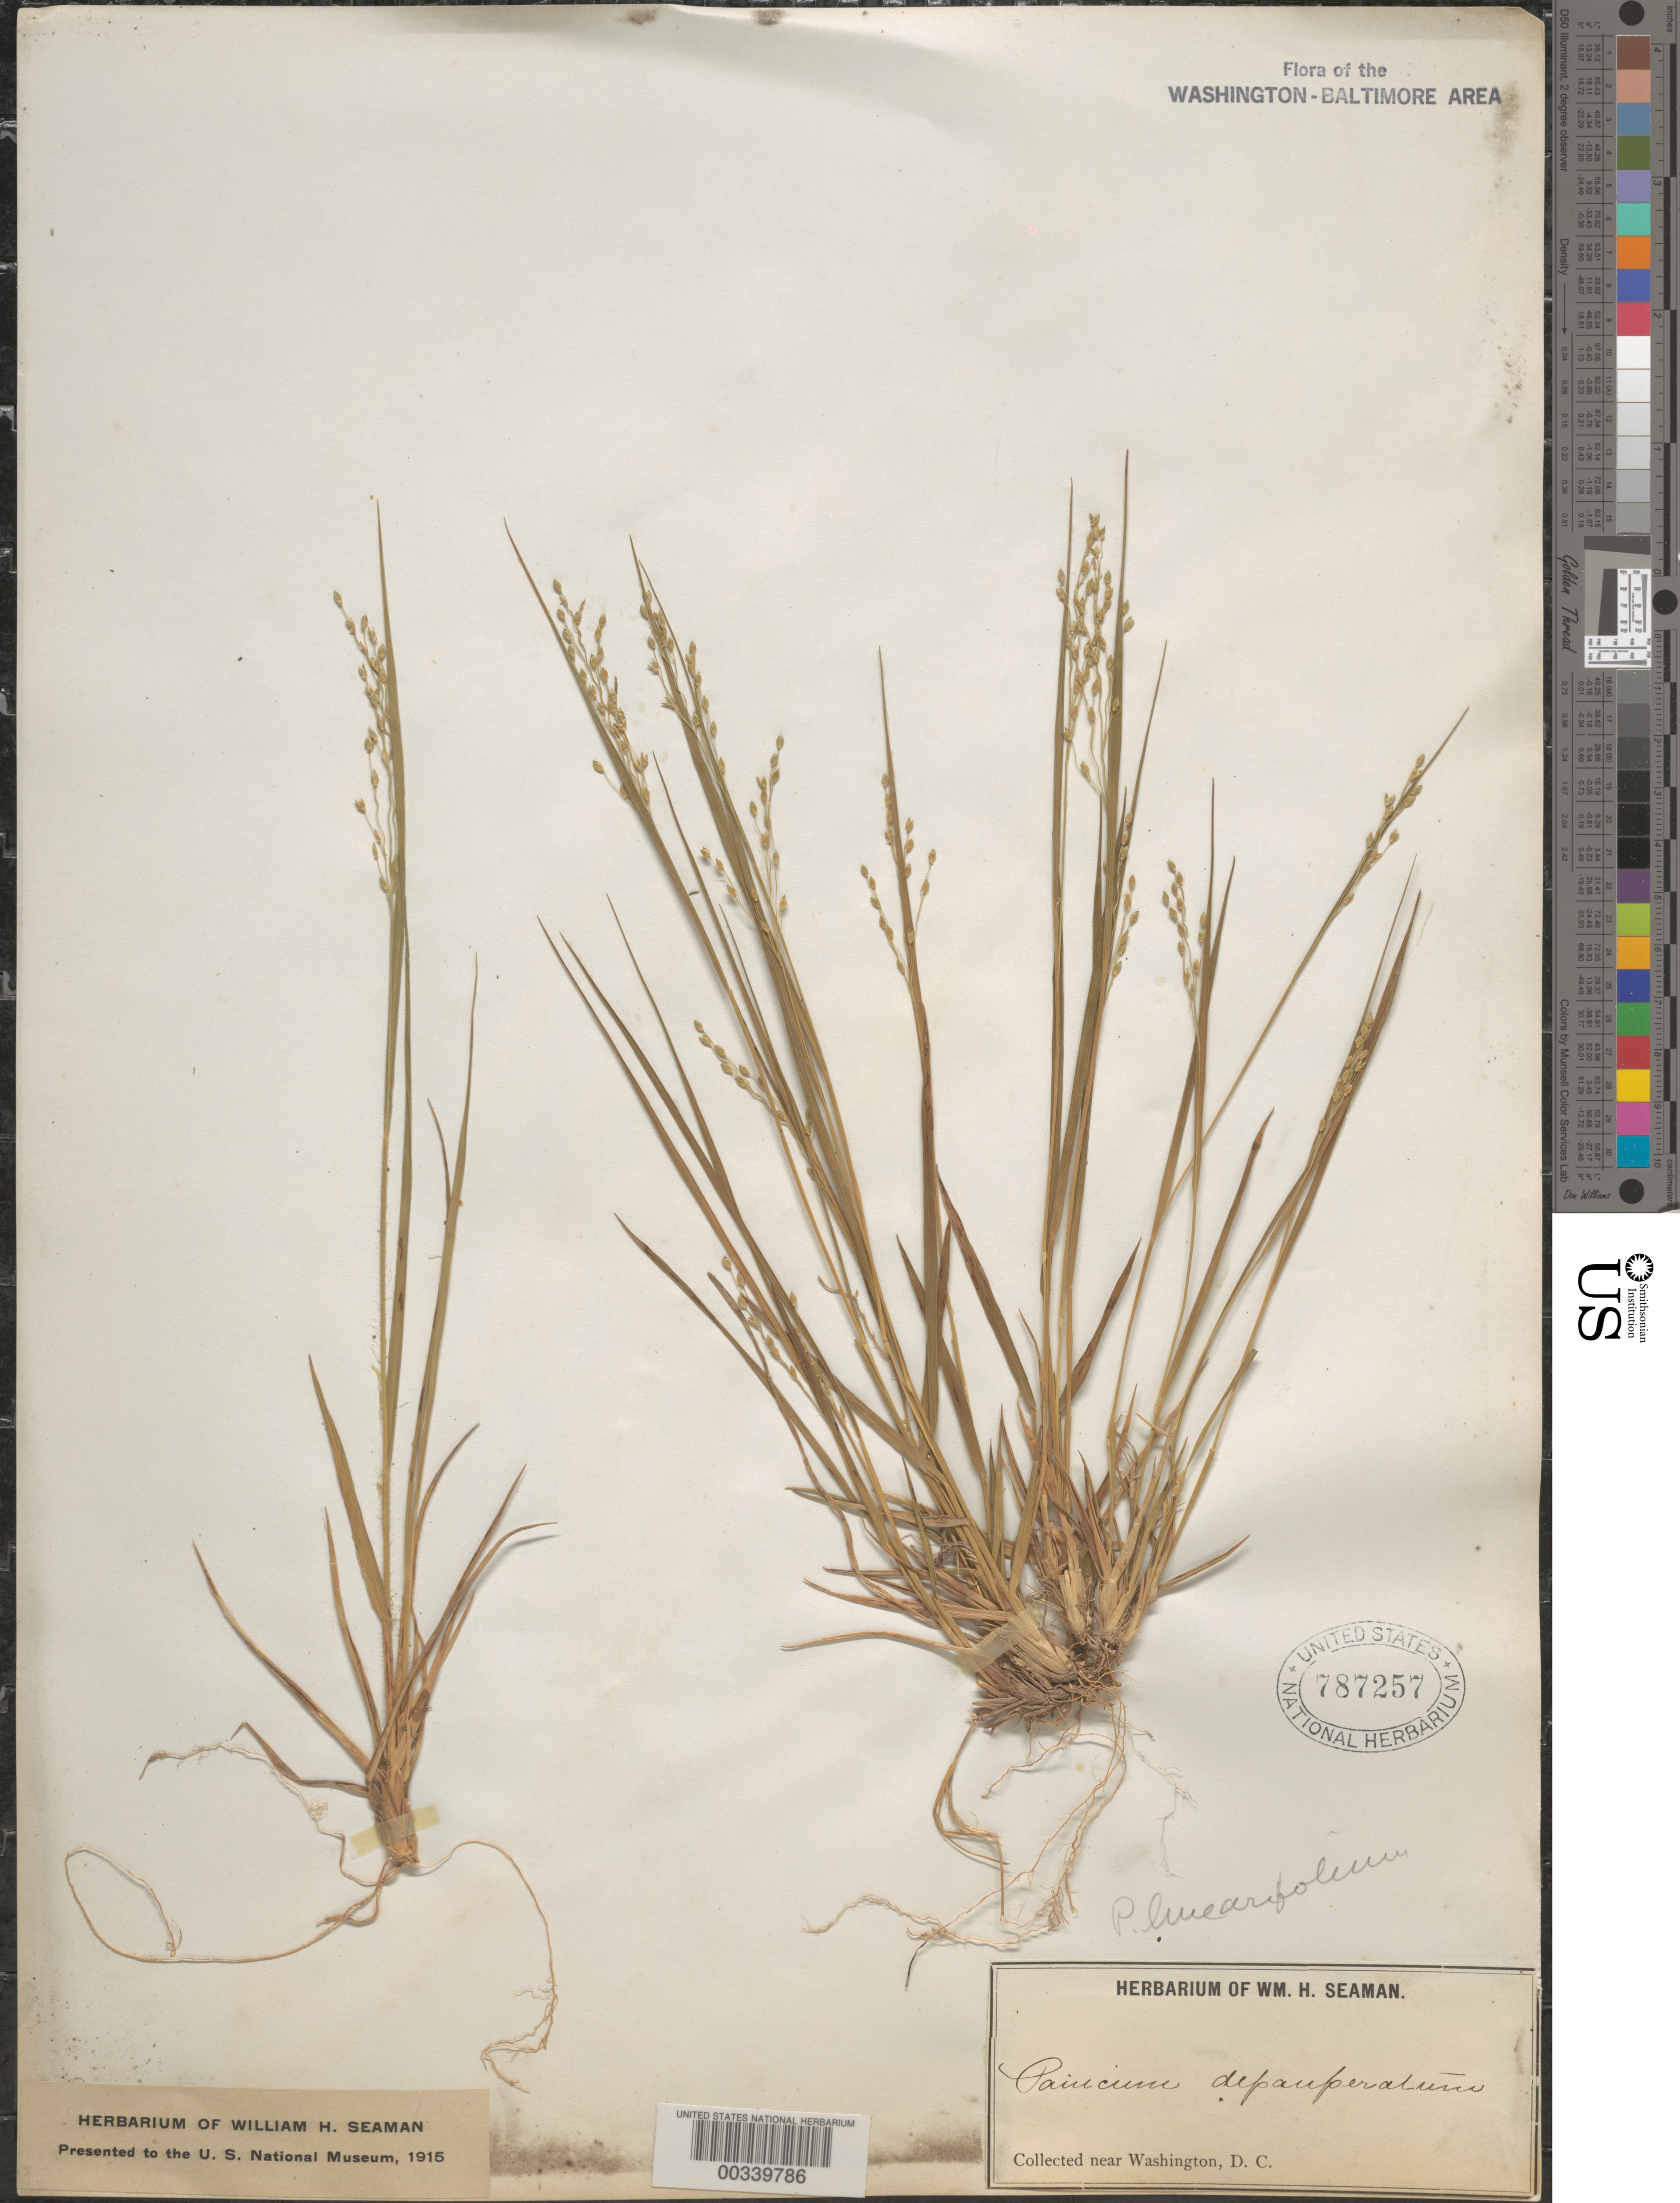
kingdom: Plantae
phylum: Tracheophyta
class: Liliopsida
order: Poales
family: Poaceae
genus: Dichanthelium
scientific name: Dichanthelium linearifolium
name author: (Scribn.) Gould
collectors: W. Seaman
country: United States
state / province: District of Columbia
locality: Washington DC, and vicinity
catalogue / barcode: US 787257